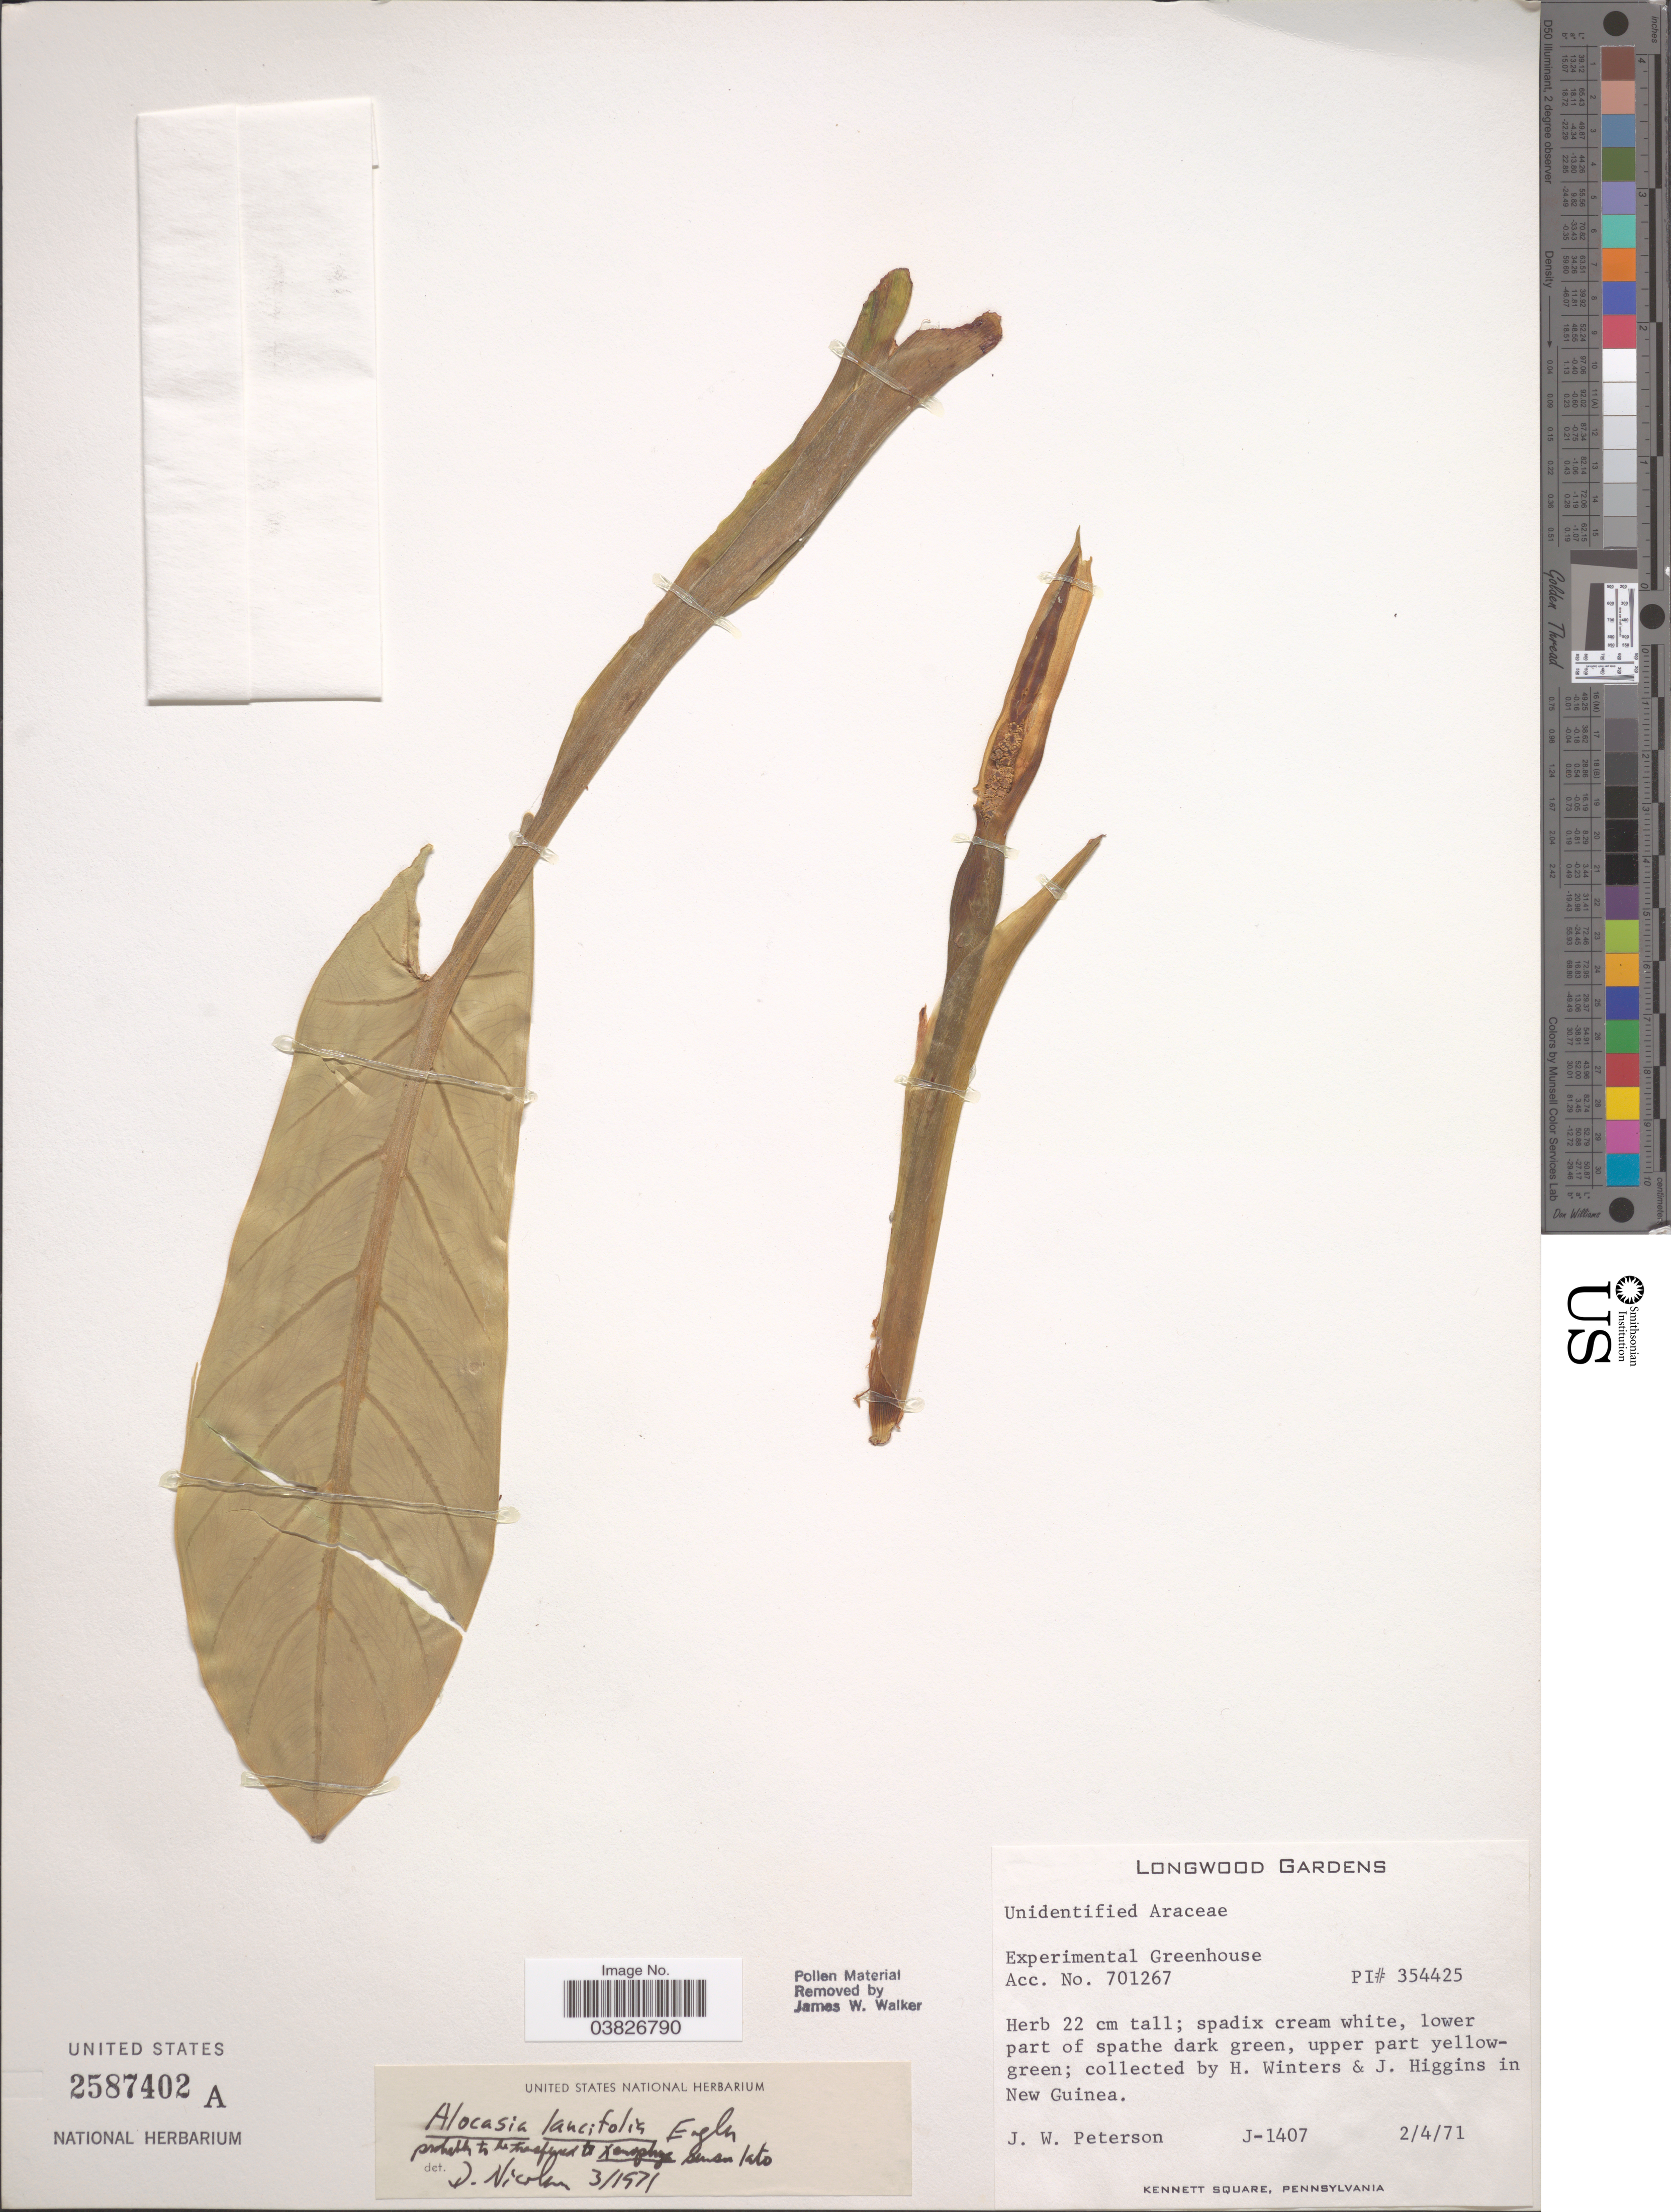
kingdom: Plantae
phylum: Tracheophyta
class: Liliopsida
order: Alismatales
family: Araceae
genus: Alocasia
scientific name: Alocasia lancifolia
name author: Engl.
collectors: J.W. Peterson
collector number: J-1407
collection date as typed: Transcribed d/m/y: 2/4/71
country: United States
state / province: Pennsylvania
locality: Longwood Gardens. Experimental Greenhouse.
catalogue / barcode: US 2587402A